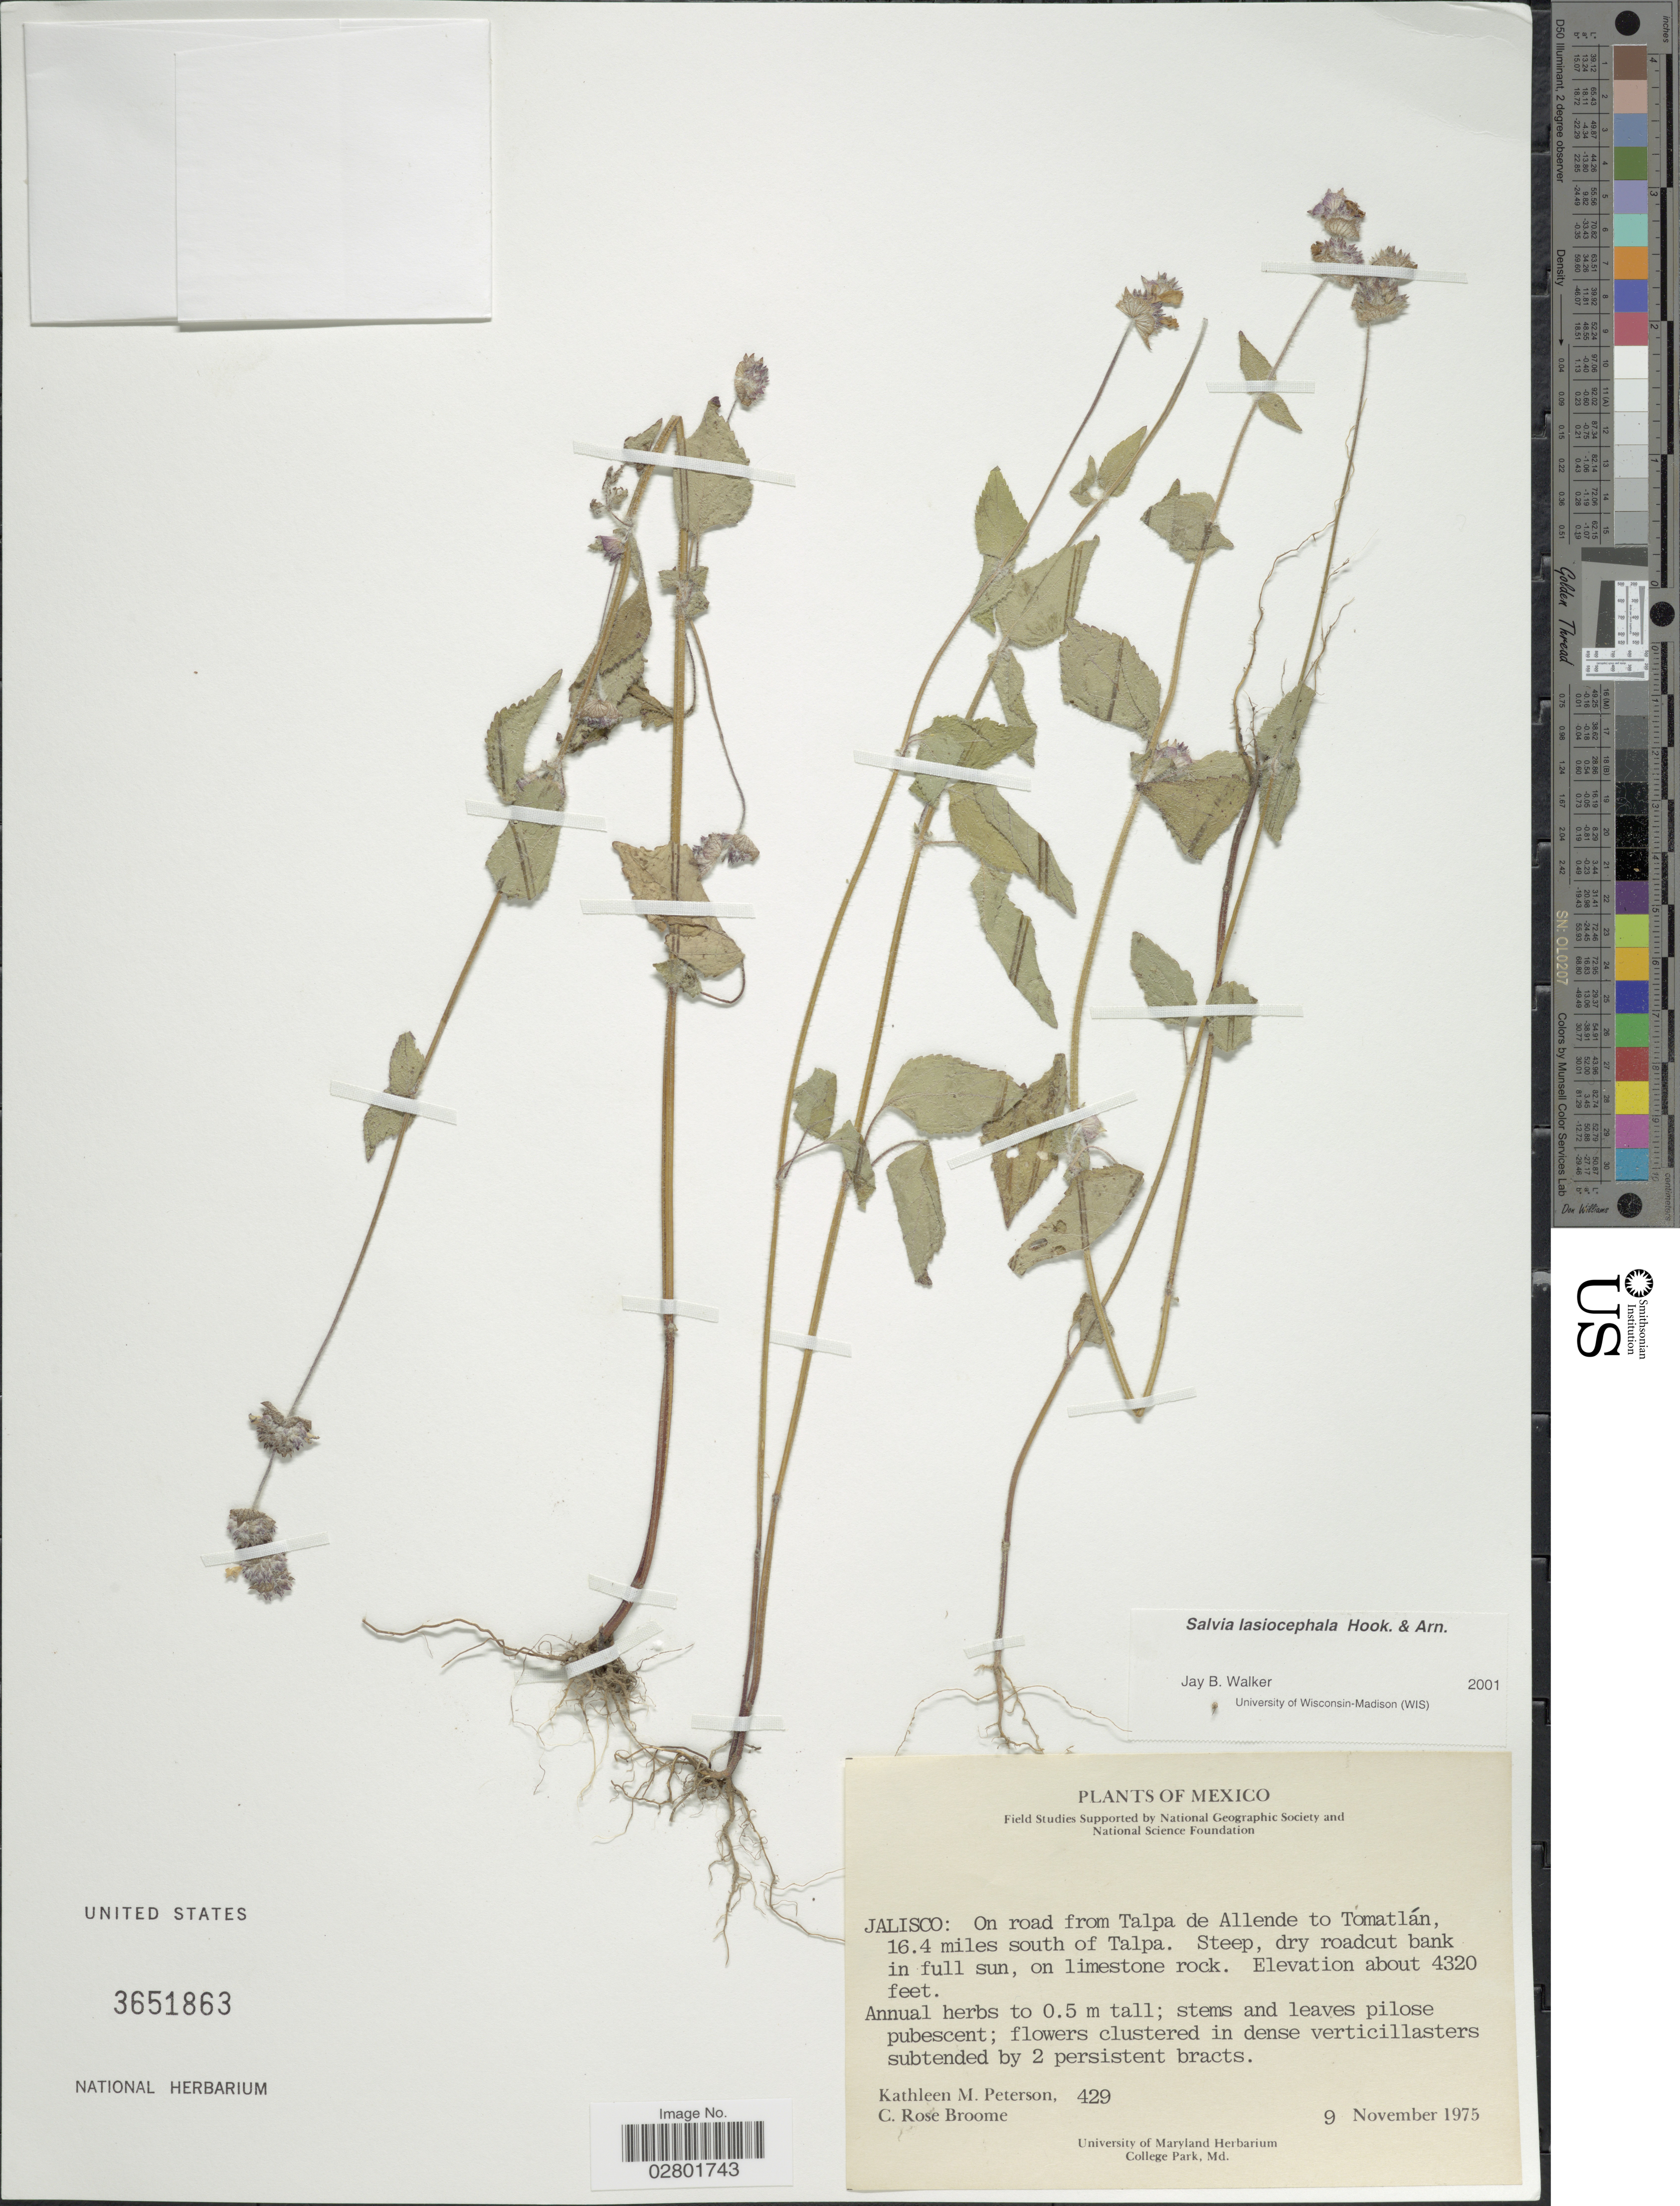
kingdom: Plantae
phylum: Tracheophyta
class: Magnoliopsida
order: Lamiales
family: Lamiaceae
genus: Salvia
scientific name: Salvia lasiocephala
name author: Hook. & Arn.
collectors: K. Peterson & C. R. Broome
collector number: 429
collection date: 1975-11-09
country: Mexico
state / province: Jalisco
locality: On road from Talpa de Allende to Tomatlán,16.4 miles south of Talpa.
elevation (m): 1317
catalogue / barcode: US 3651863